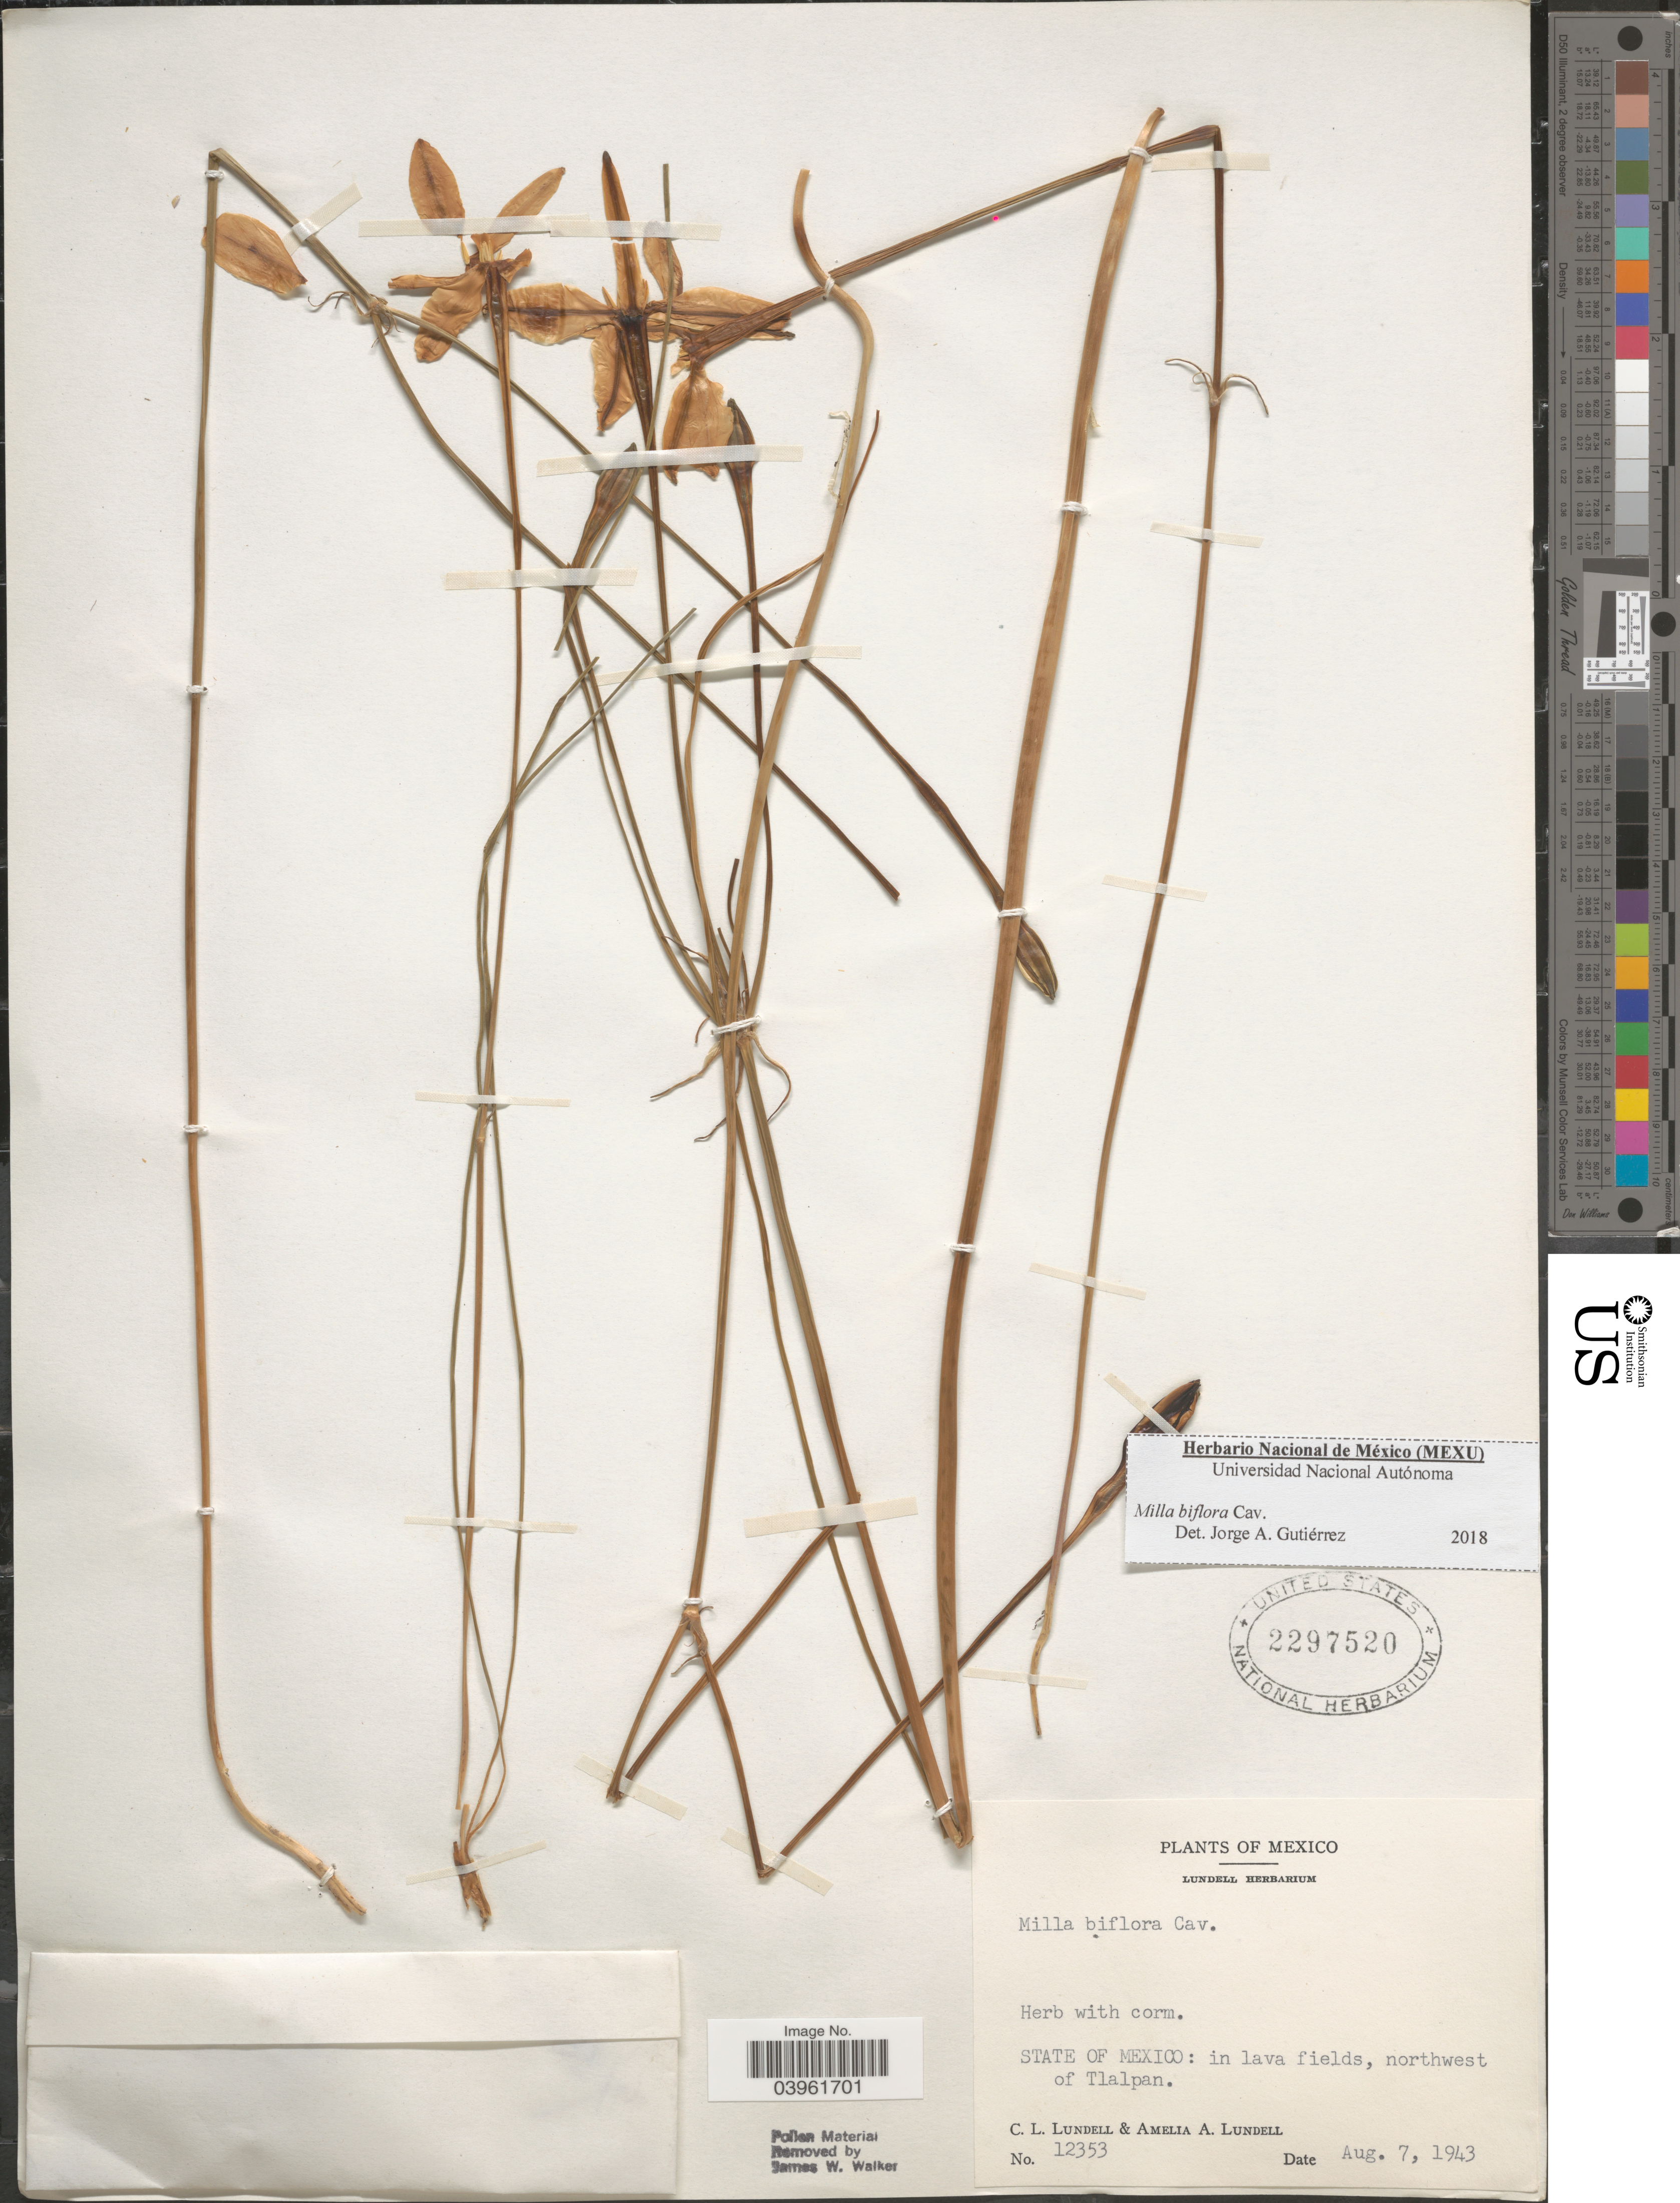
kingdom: Plantae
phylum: Tracheophyta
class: Liliopsida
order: Asparagales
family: Asparagaceae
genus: Milla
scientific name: Milla biflora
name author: Cav.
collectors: C. L. Lundell & A. A. Lundell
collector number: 12353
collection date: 1943-08-07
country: Mexico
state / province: México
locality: In lava fields, northwest of Tlalpan.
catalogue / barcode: US 2297520